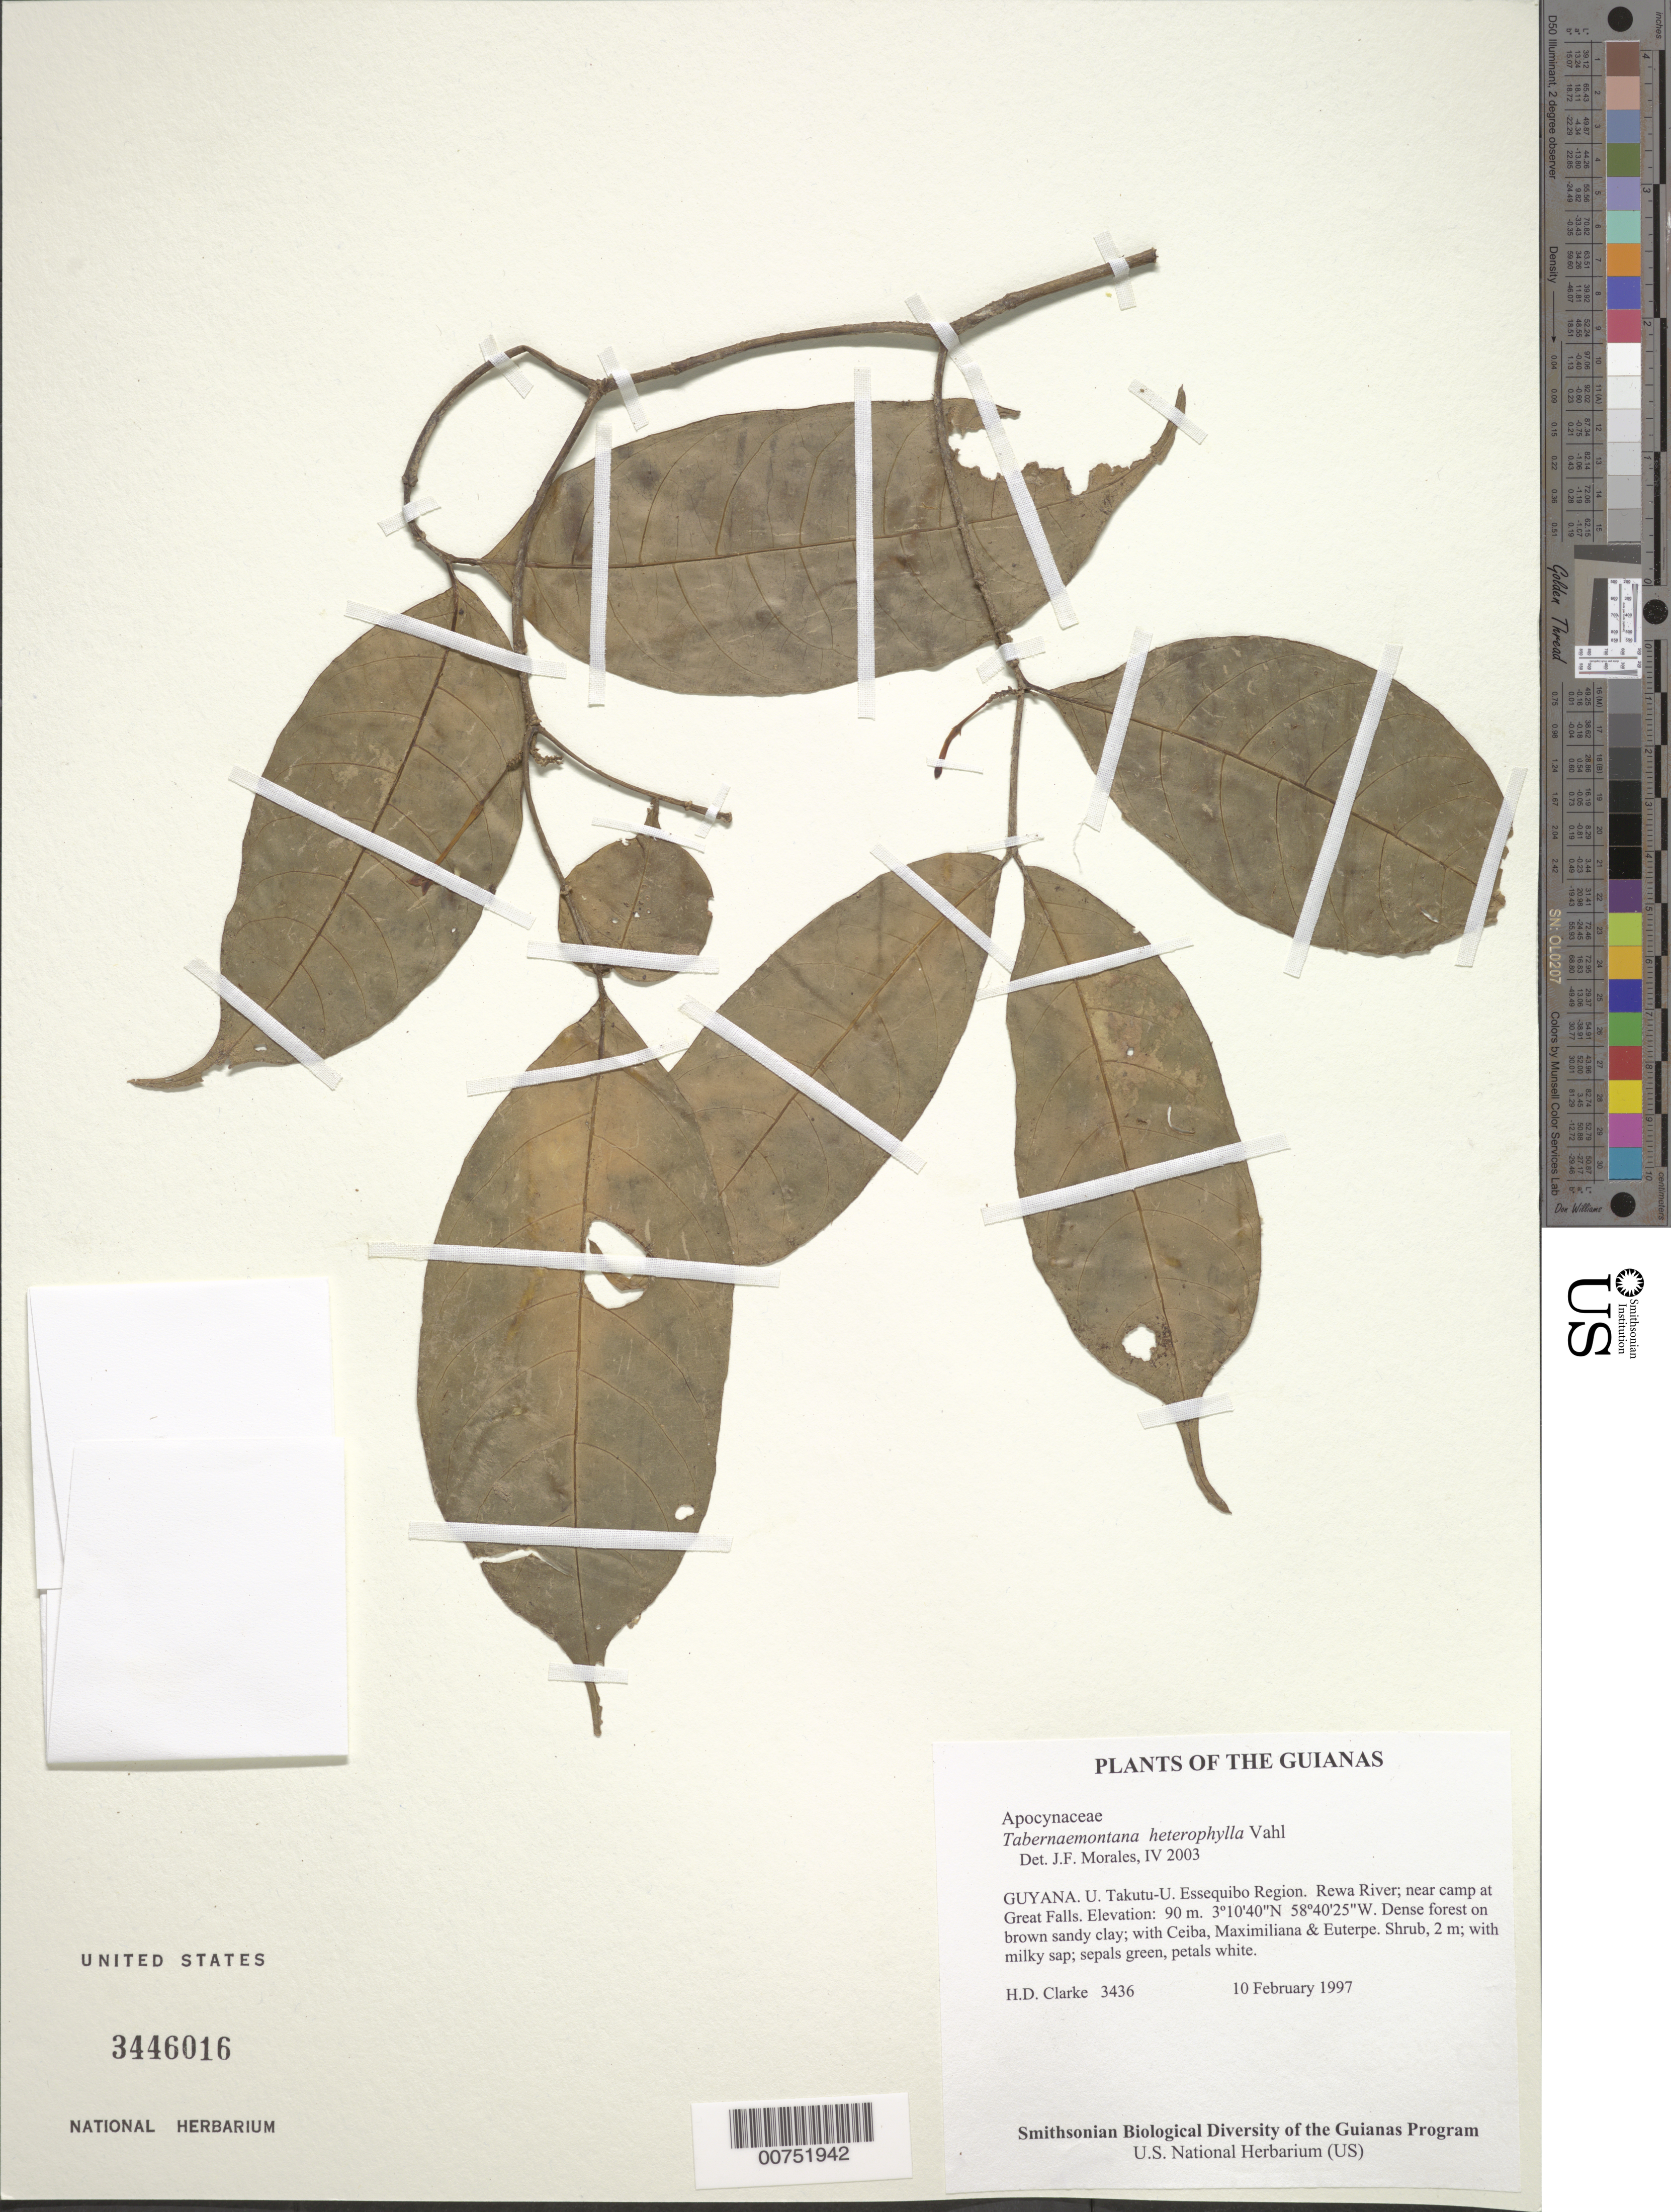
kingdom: Plantae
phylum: Tracheophyta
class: Magnoliopsida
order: Gentianales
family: Apocynaceae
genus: Tabernaemontana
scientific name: Tabernaemontana heterophylla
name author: Vahl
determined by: Morales, J. F.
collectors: H. D. Clarke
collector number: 3436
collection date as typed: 10 February 1997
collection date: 1997-02-10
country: Guyana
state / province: U. Takutu-U. Essequibo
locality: Rewa River; near camp at Great Falls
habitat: Dense forest on brown sandy clay; with Ceiba, Maximiliana & Euterpe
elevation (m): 90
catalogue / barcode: US 3446016